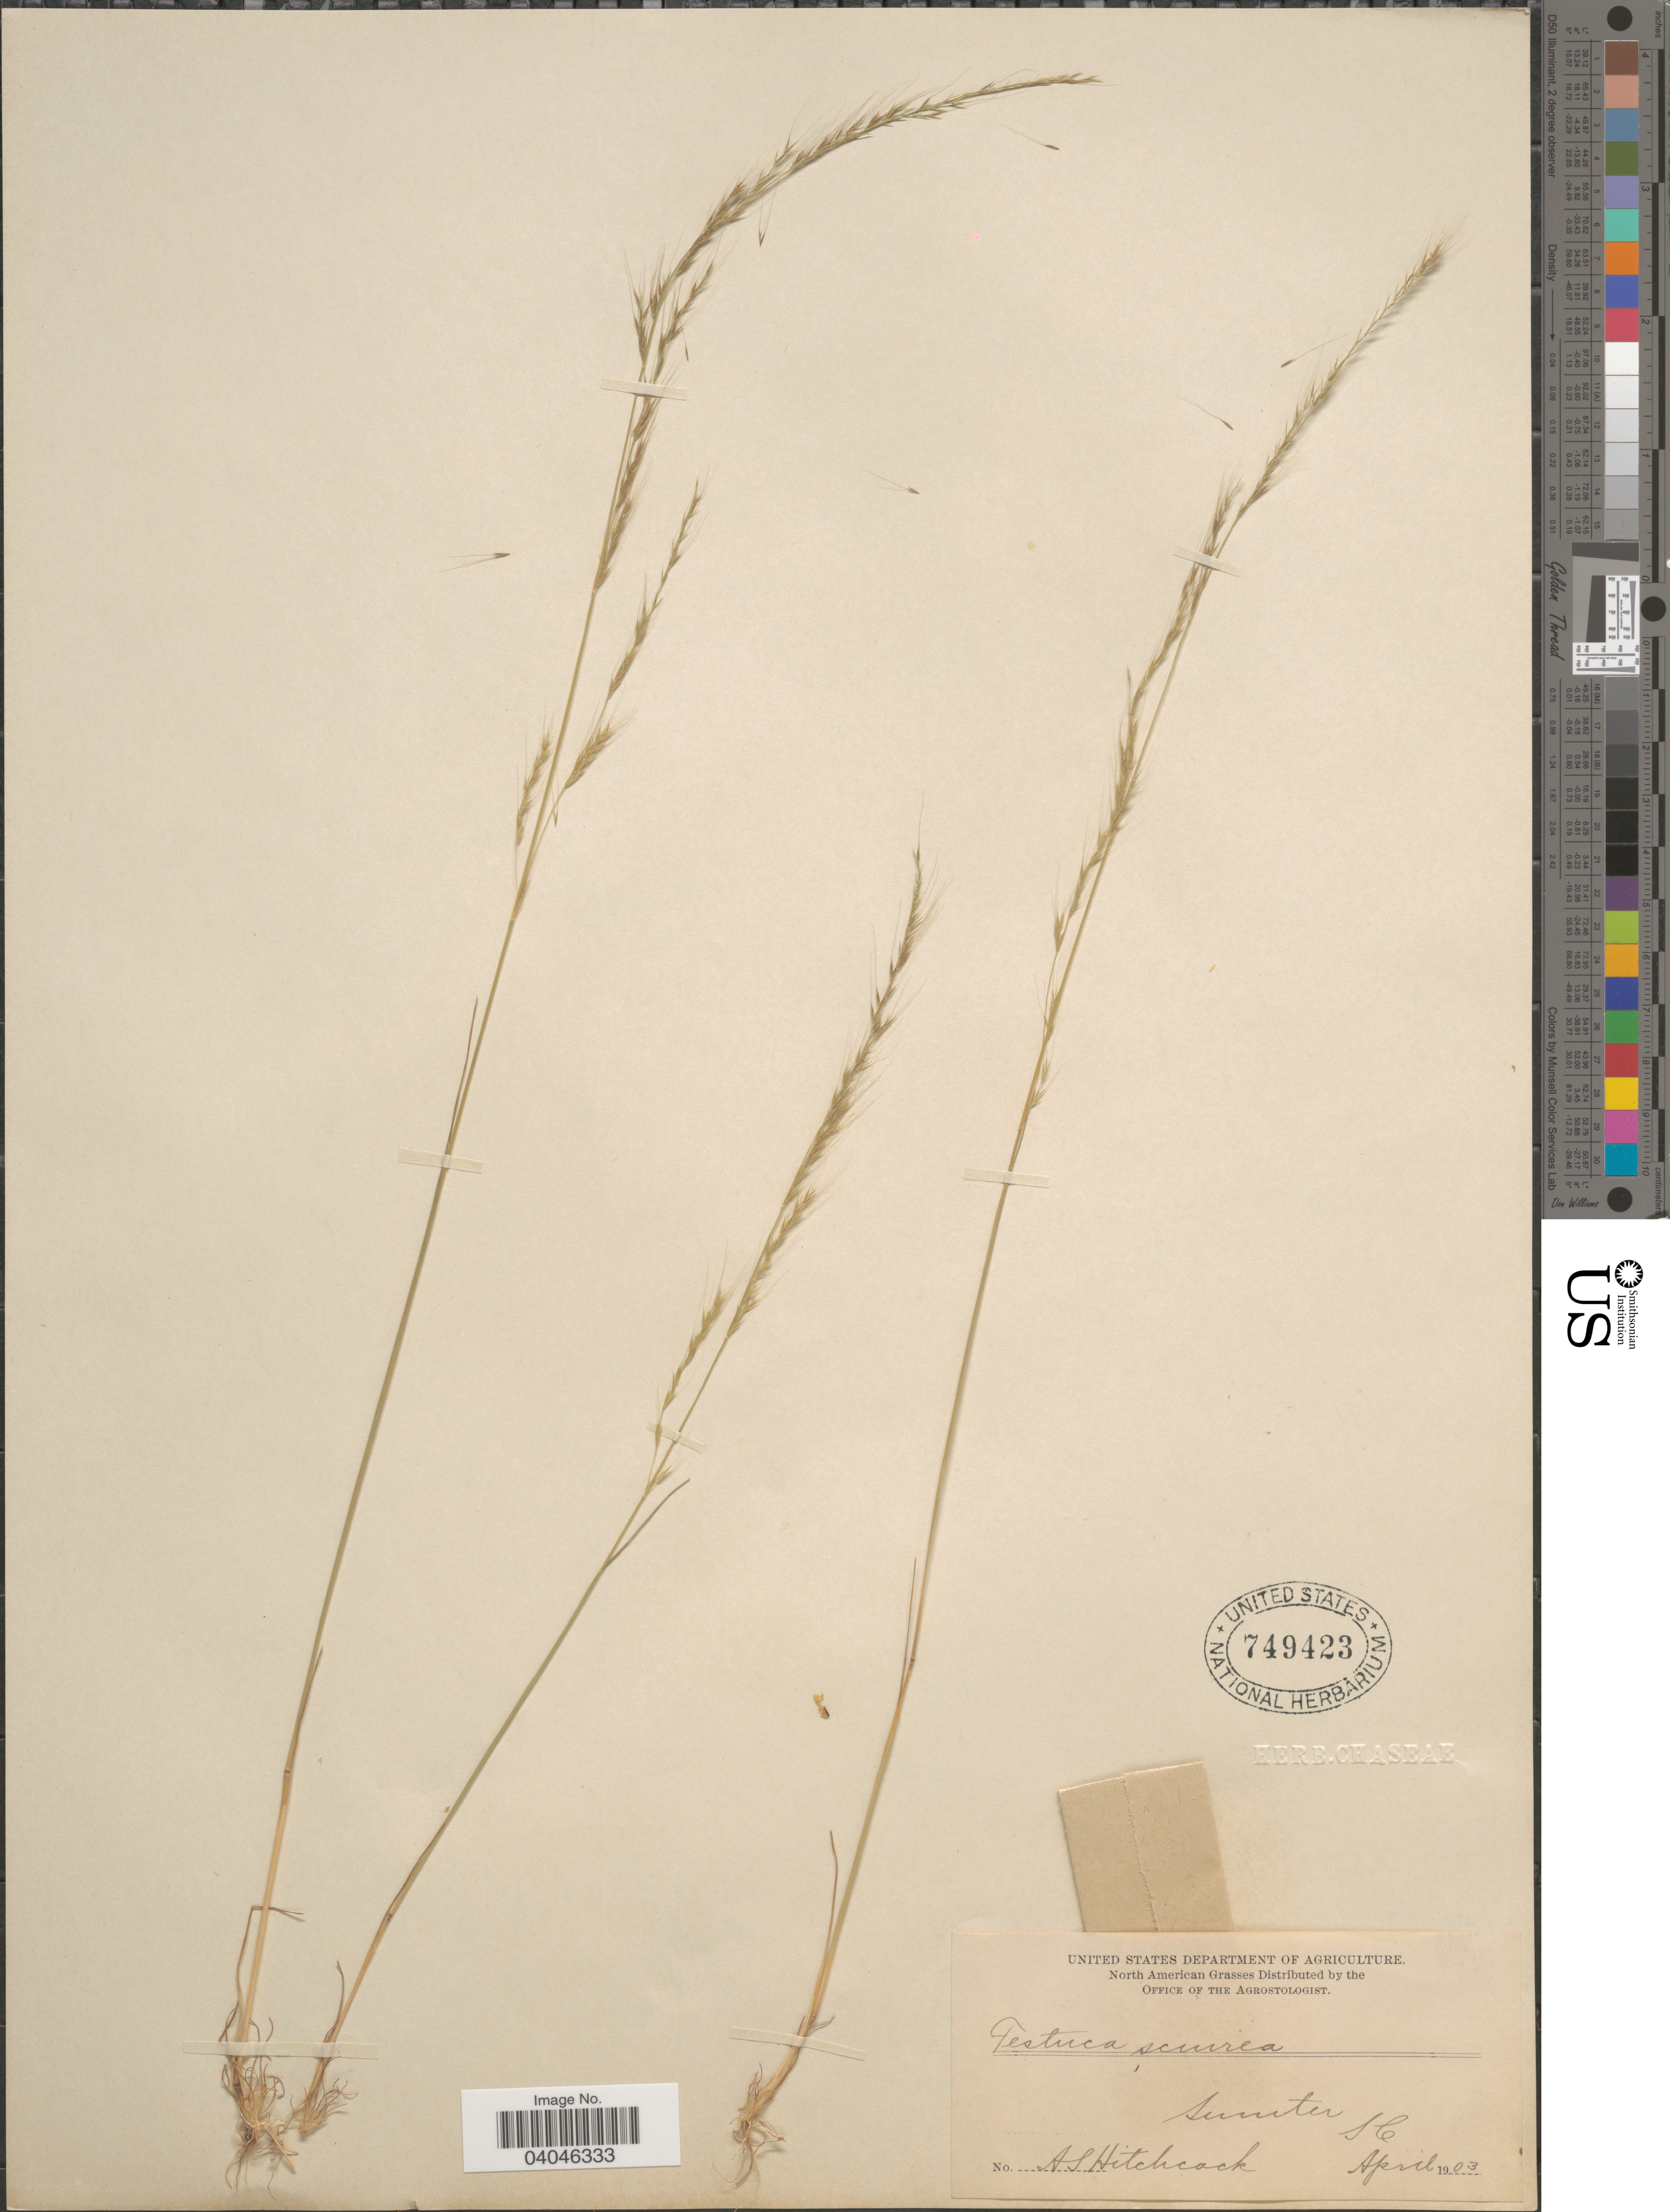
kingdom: Plantae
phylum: Tracheophyta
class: Liliopsida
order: Poales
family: Poaceae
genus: Festuca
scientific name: Festuca sciurea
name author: Nutt.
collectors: A. S. Hitchcock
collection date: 1903-04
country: United States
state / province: South Carolina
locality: Sumter.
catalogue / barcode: US 749423